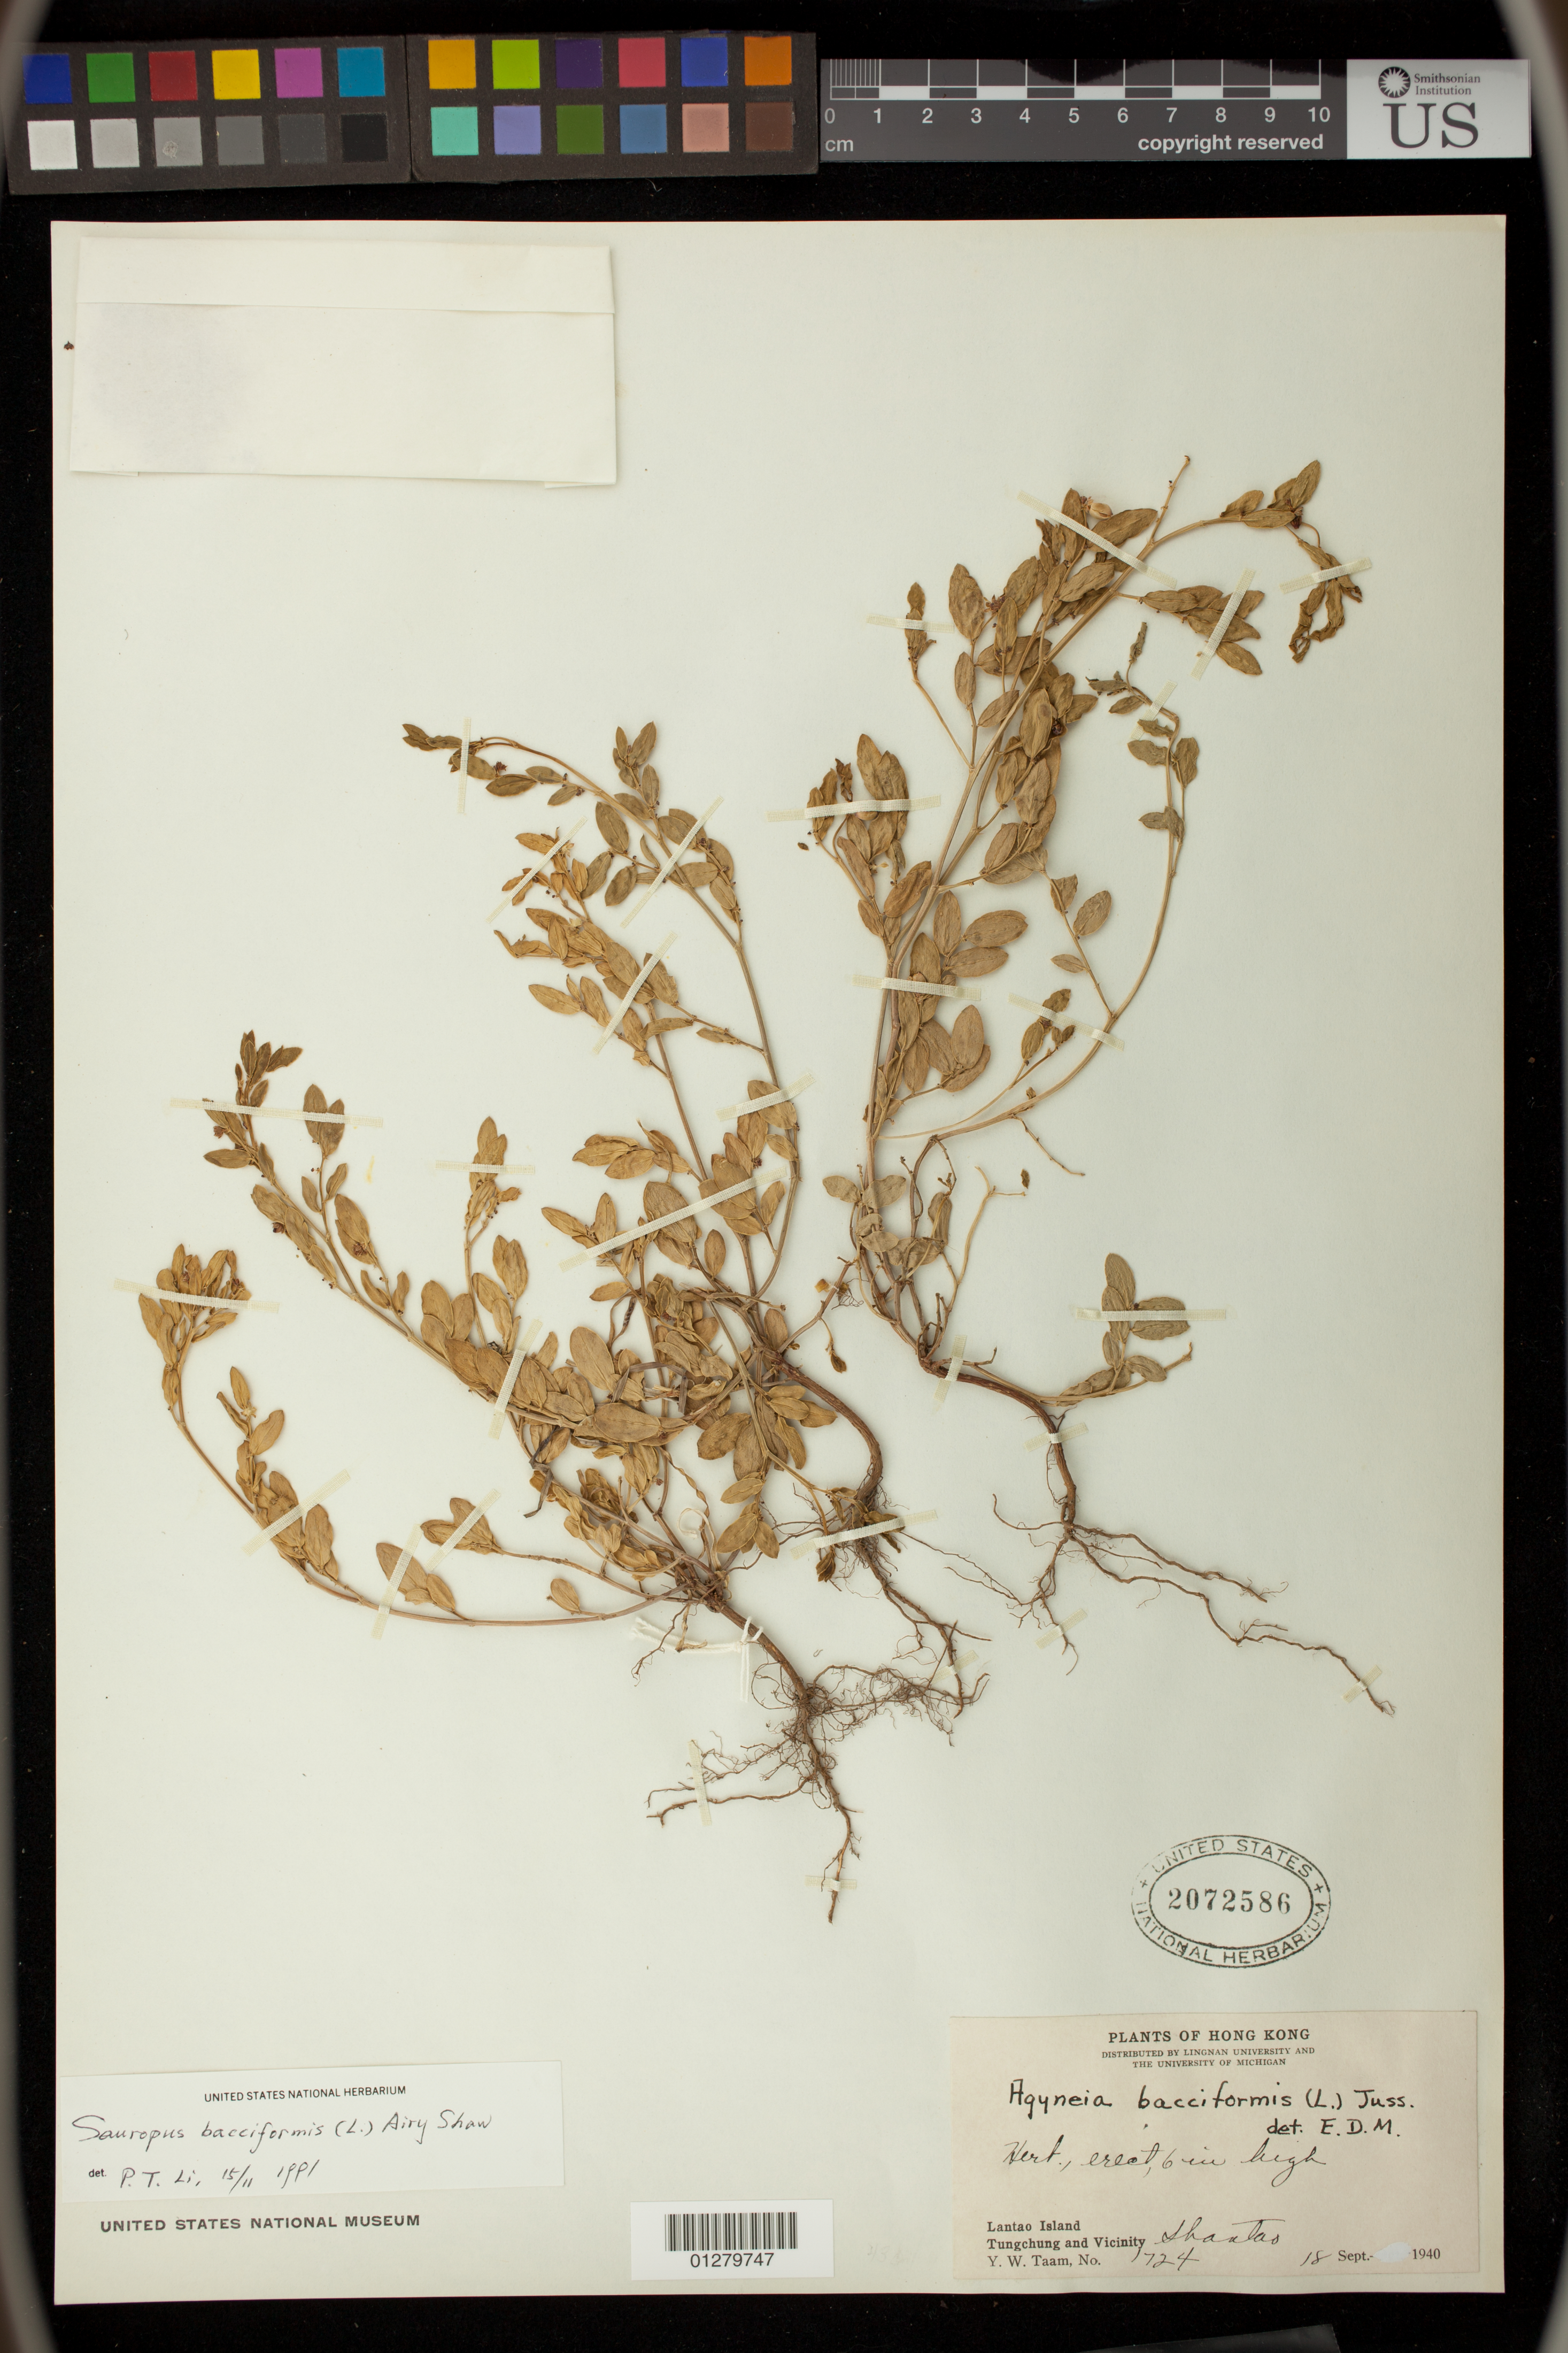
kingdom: Plantae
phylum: Tracheophyta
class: Magnoliopsida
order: Malpighiales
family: Phyllanthaceae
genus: Sauropus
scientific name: Sauropus bacciformis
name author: (L.) Airy Shaw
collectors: Y. W. Taam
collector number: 1724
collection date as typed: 18 Sep 1940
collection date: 1940-09-18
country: China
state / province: Hong Kong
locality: Lantao Island. Tungchung and Vicinity.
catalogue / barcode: US 2072586